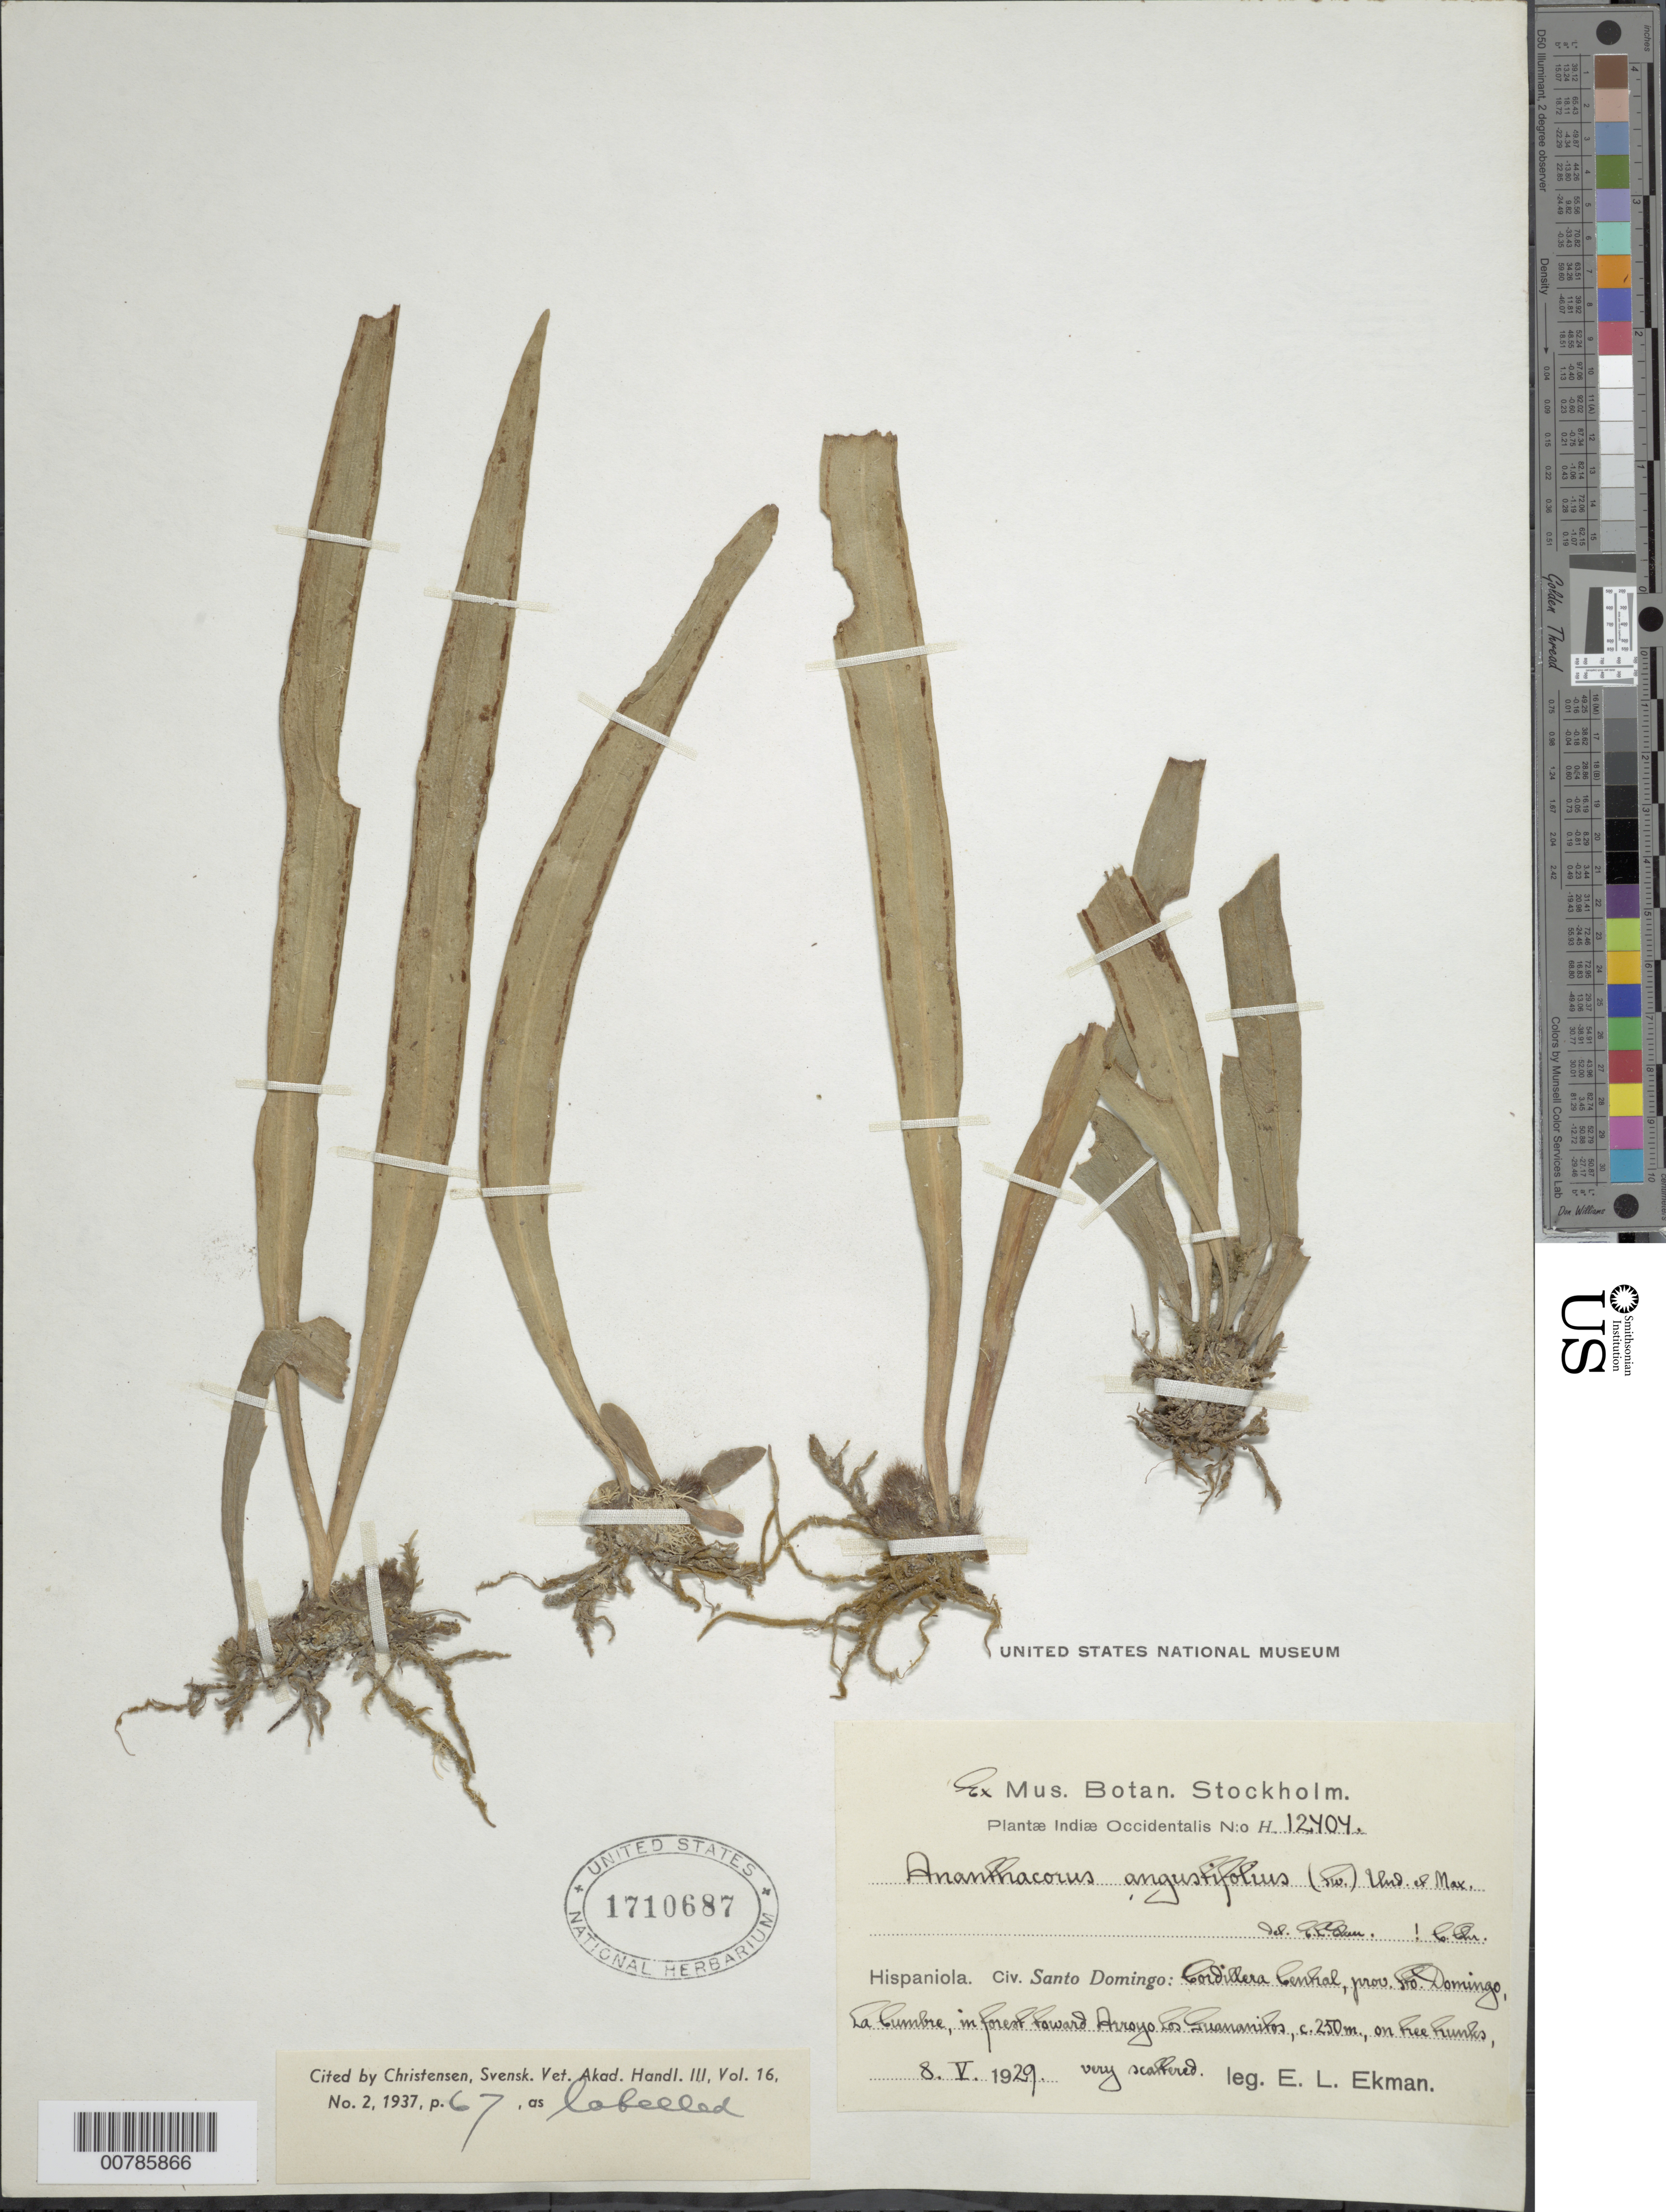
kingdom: Plantae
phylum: Tracheophyta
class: Polypodiopsida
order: Polypodiales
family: Pteridaceae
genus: Ananthacorus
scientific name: Ananthacorus angustifolius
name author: (Sw.) Underw. & Maxon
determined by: Christensen, C. F. A.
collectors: E. L. Ekman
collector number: H 12404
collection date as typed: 08 May 1929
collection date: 1929-05-08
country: Dominican Republic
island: Hispaniola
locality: Cordillera Central, La Cumbre, toward Arroyo Los Guananitos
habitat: In forest, on tree trunks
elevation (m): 250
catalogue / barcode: US 1710687